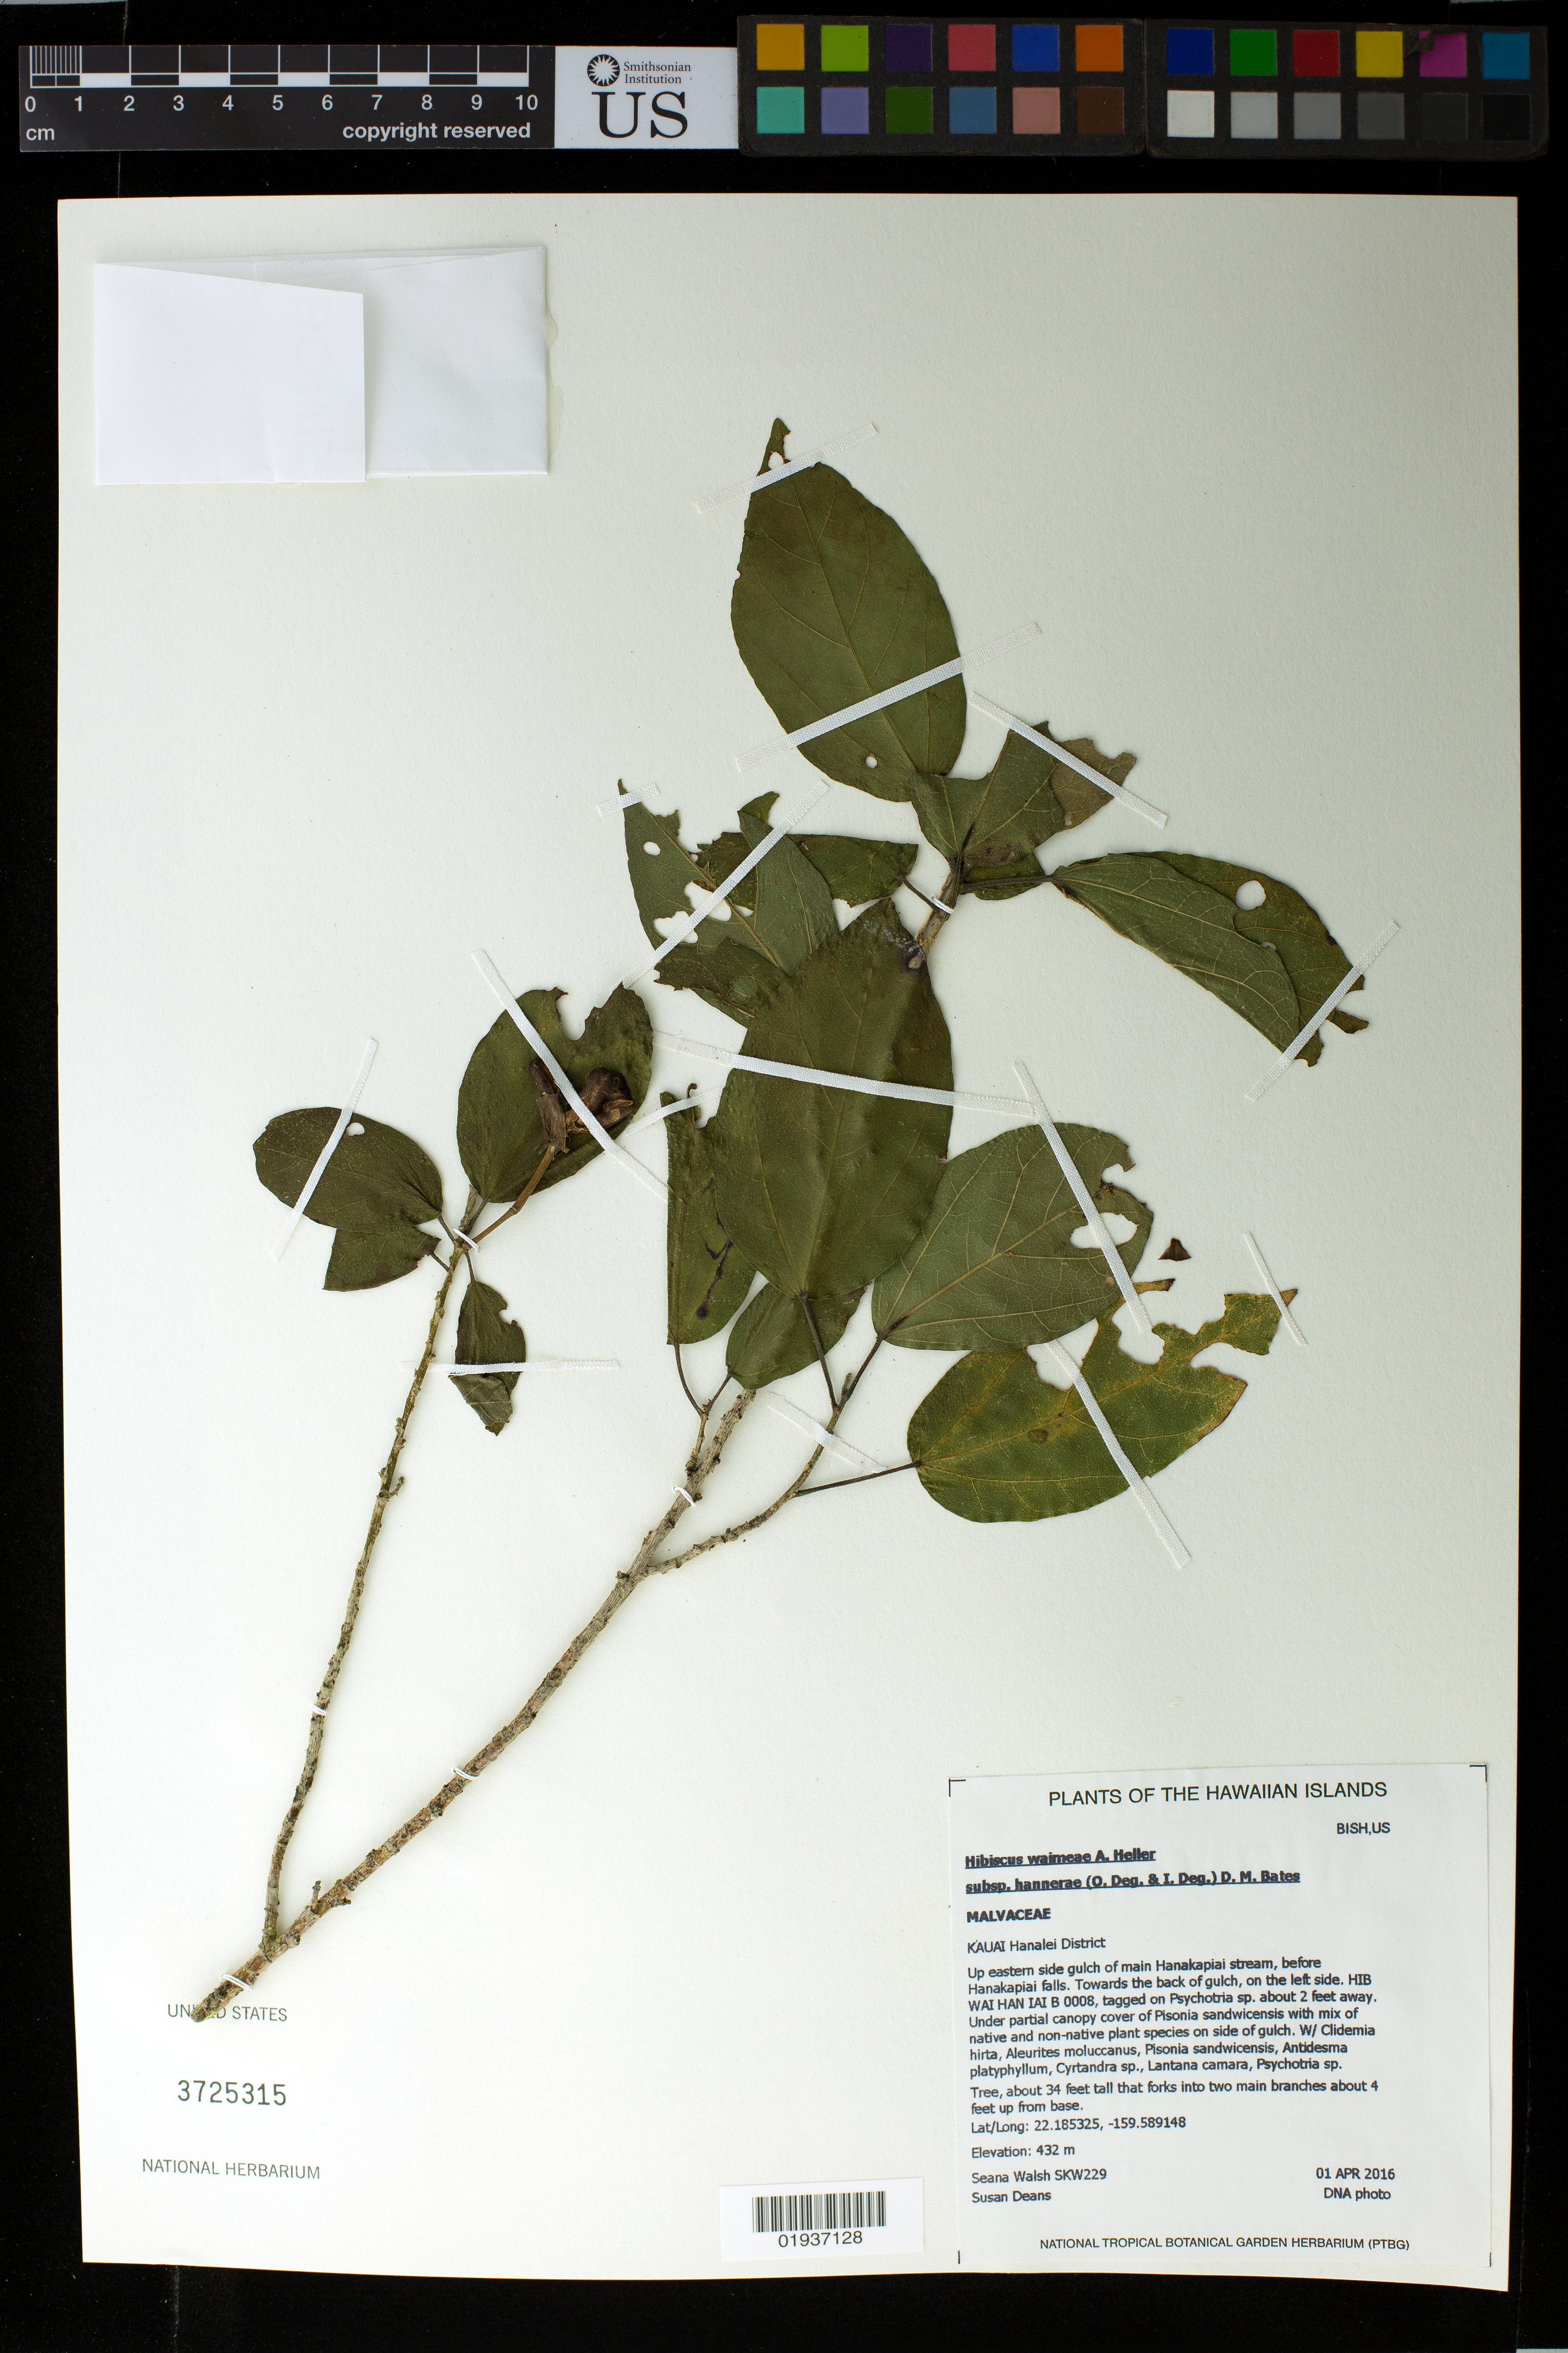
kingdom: Plantae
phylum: Tracheophyta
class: Magnoliopsida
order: Malvales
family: Malvaceae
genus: Hibiscus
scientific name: Hibiscus waimeae subsp. hannerae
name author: (O. Deg. & I. Deg.) D.M. Bates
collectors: S. Walsh & S. Deans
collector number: SKW229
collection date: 2016-04-01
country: United States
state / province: Hawaii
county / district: Kauai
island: Kaua'i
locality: Hanalei District, up eastern side gulch of main Hanakapiai stream, before Hanakapiai falls, towards the back of the gulch, on the left side.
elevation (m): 432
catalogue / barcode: US 3725315